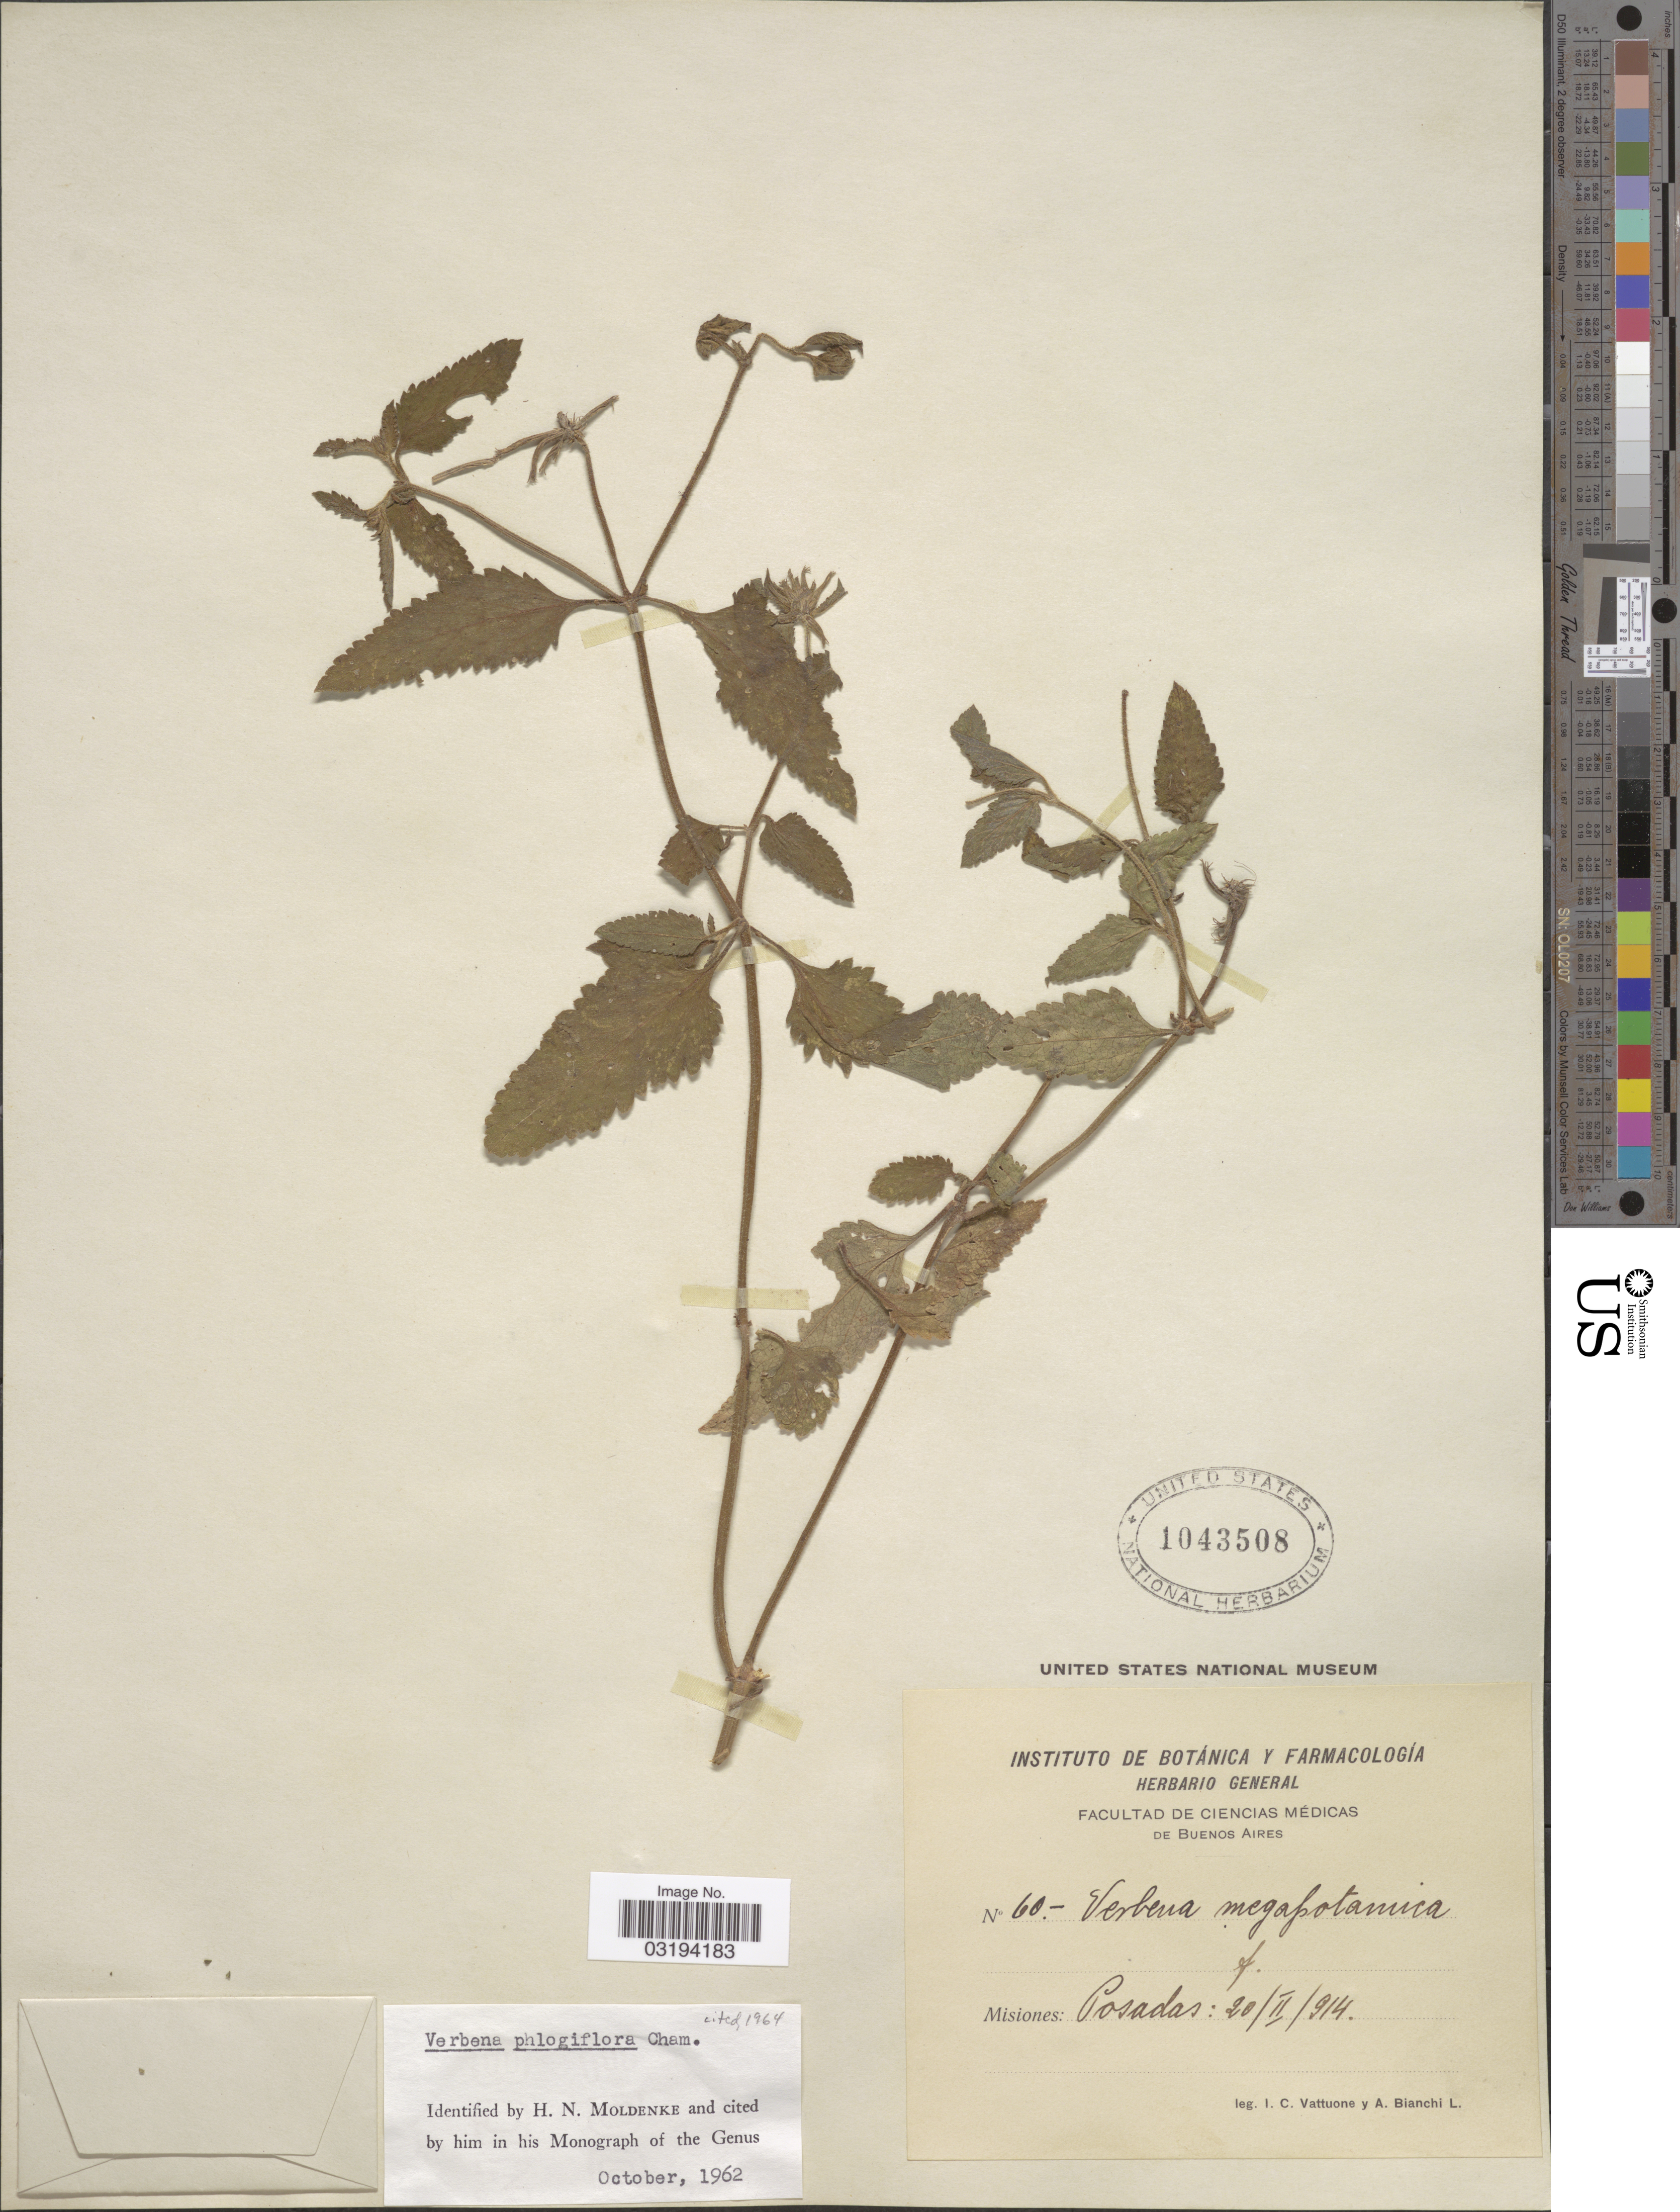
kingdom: Plantae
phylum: Tracheophyta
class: Magnoliopsida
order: Lamiales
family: Verbenaceae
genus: Verbena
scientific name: Verbena phlogiflora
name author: Cham.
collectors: I. Vattuone & A. Bianchi L.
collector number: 60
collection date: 1914-02-20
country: Argentina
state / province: Misiones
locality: Posadas.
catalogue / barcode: US 1043508